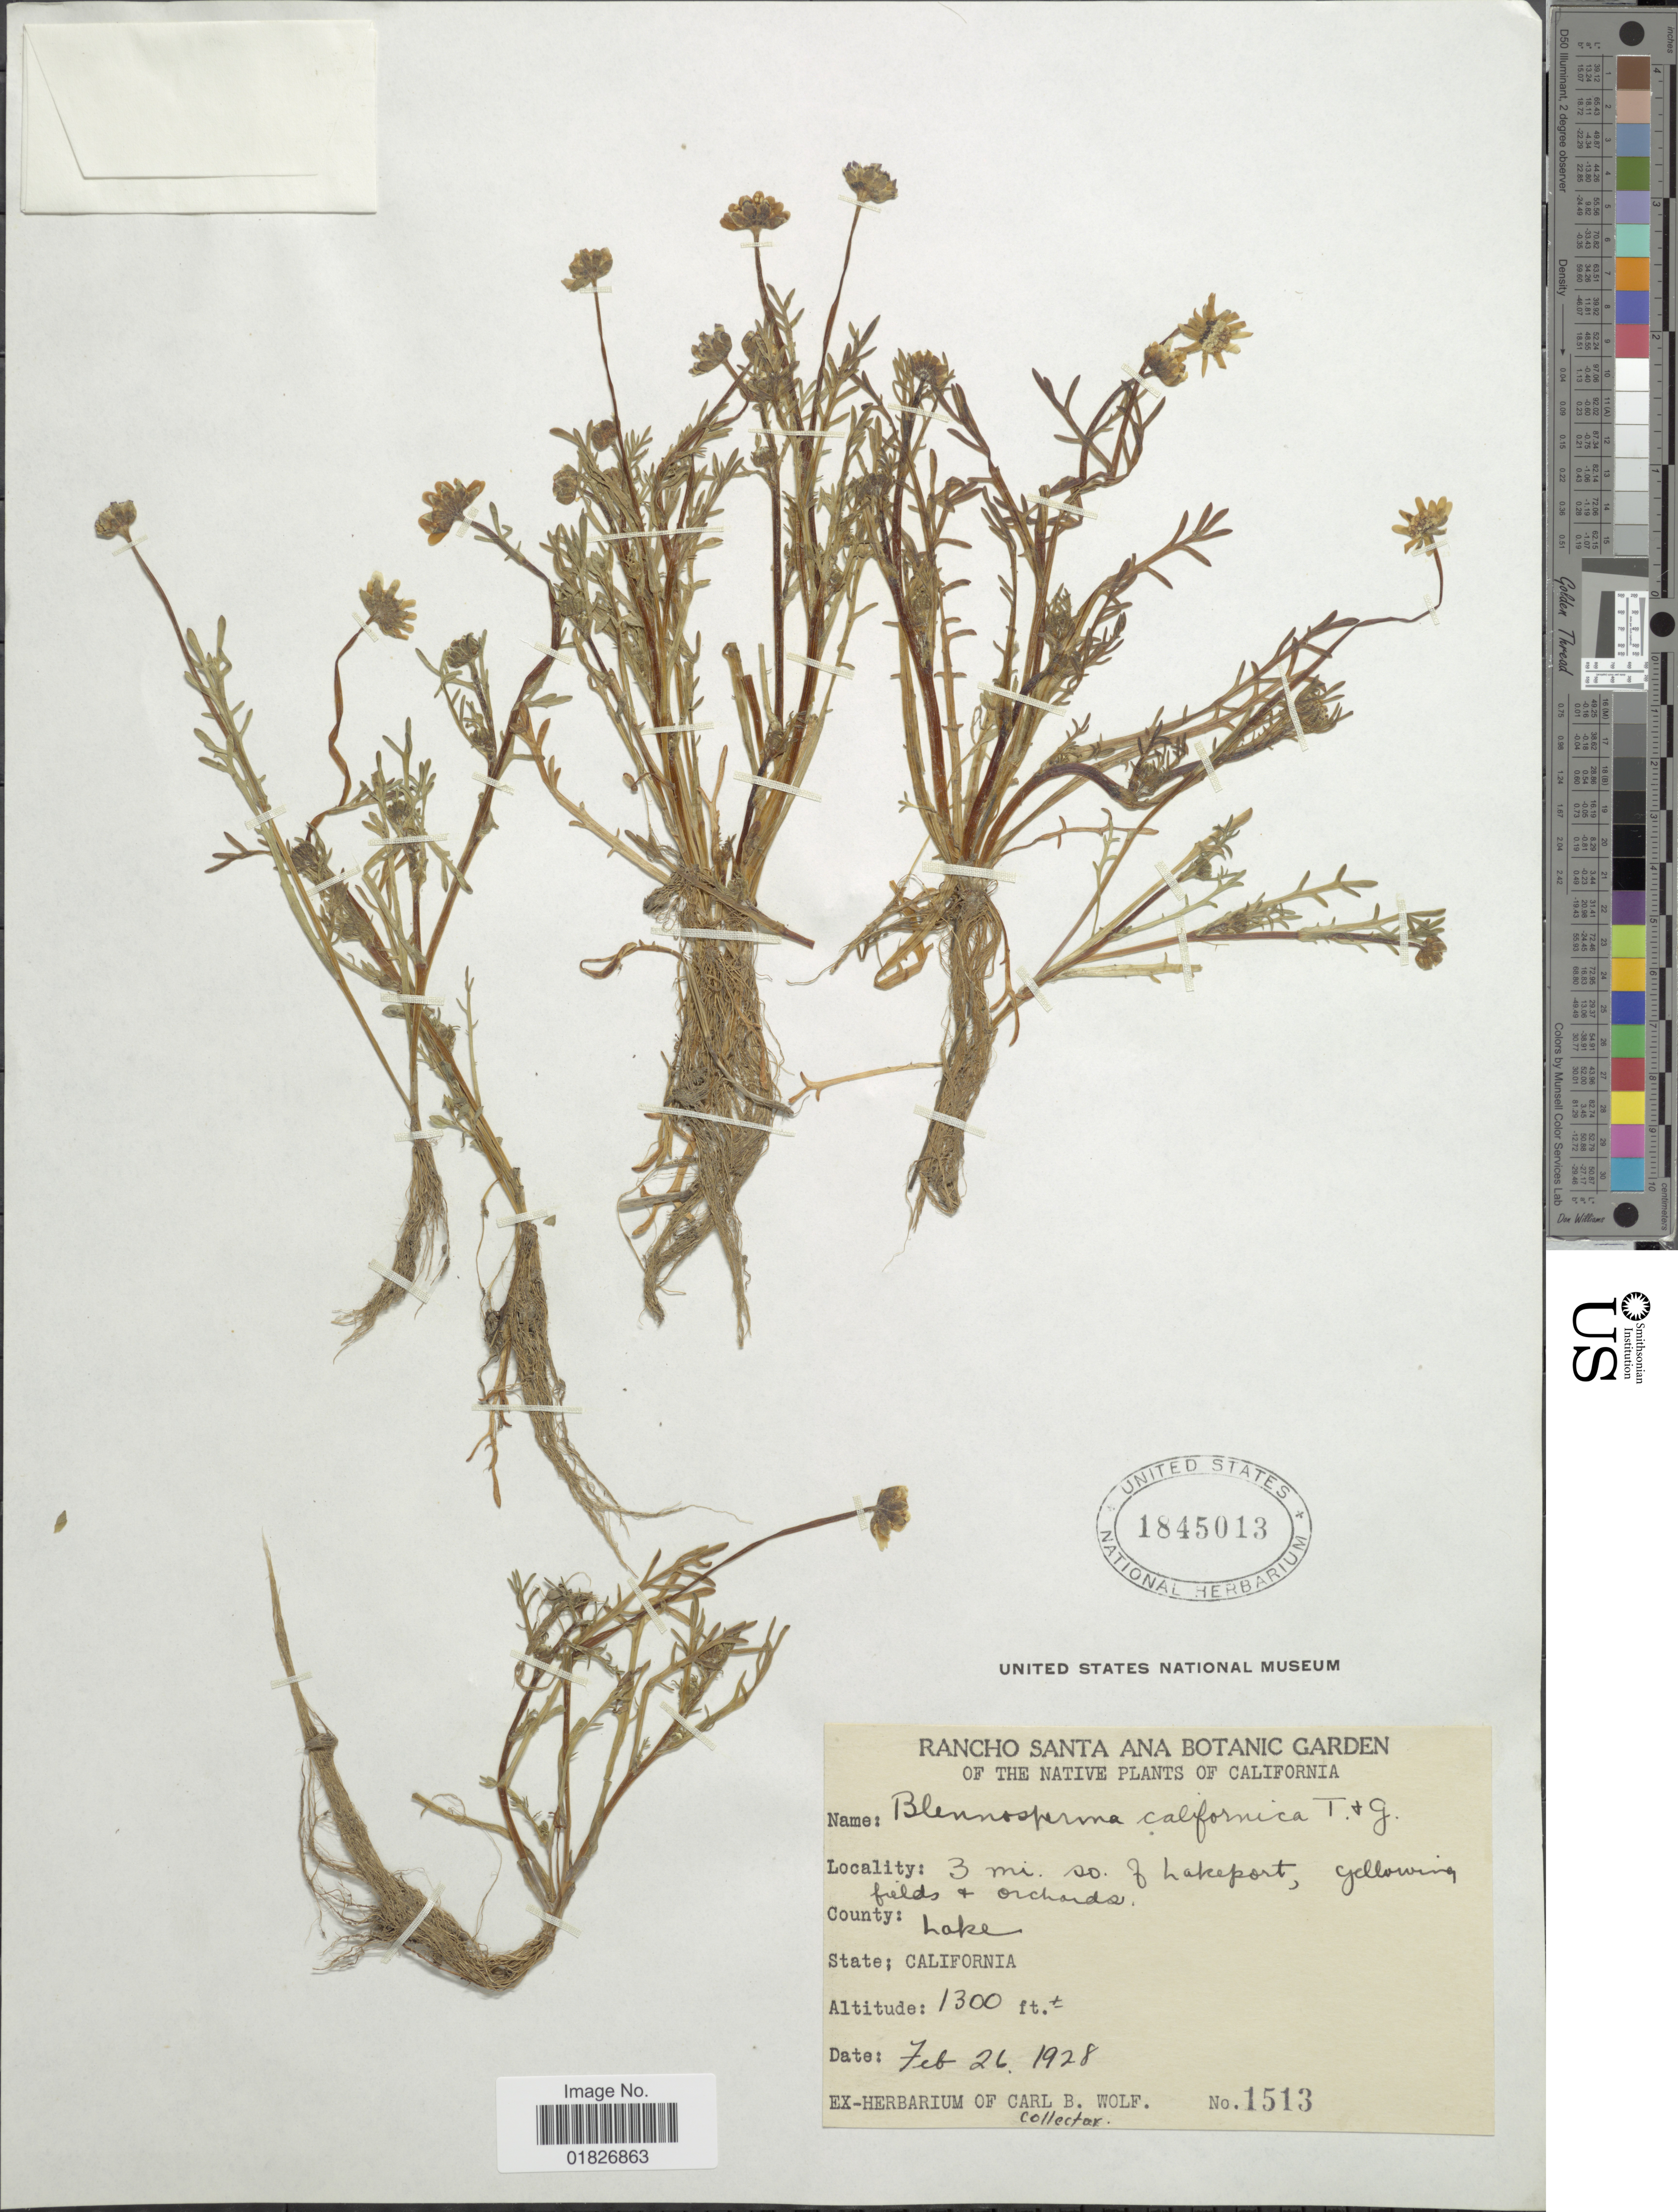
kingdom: Plantae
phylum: Tracheophyta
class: Magnoliopsida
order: Asterales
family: Asteraceae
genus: Blennosperma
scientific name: Blennosperma nanum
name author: (Hook.) S.F. Blake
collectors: C. B. Wolf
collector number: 1513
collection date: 1928-02-26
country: United States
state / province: California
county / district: Lake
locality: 3 mi. so. of Lakeport, County Lake, State California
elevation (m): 396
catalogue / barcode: US 1845013